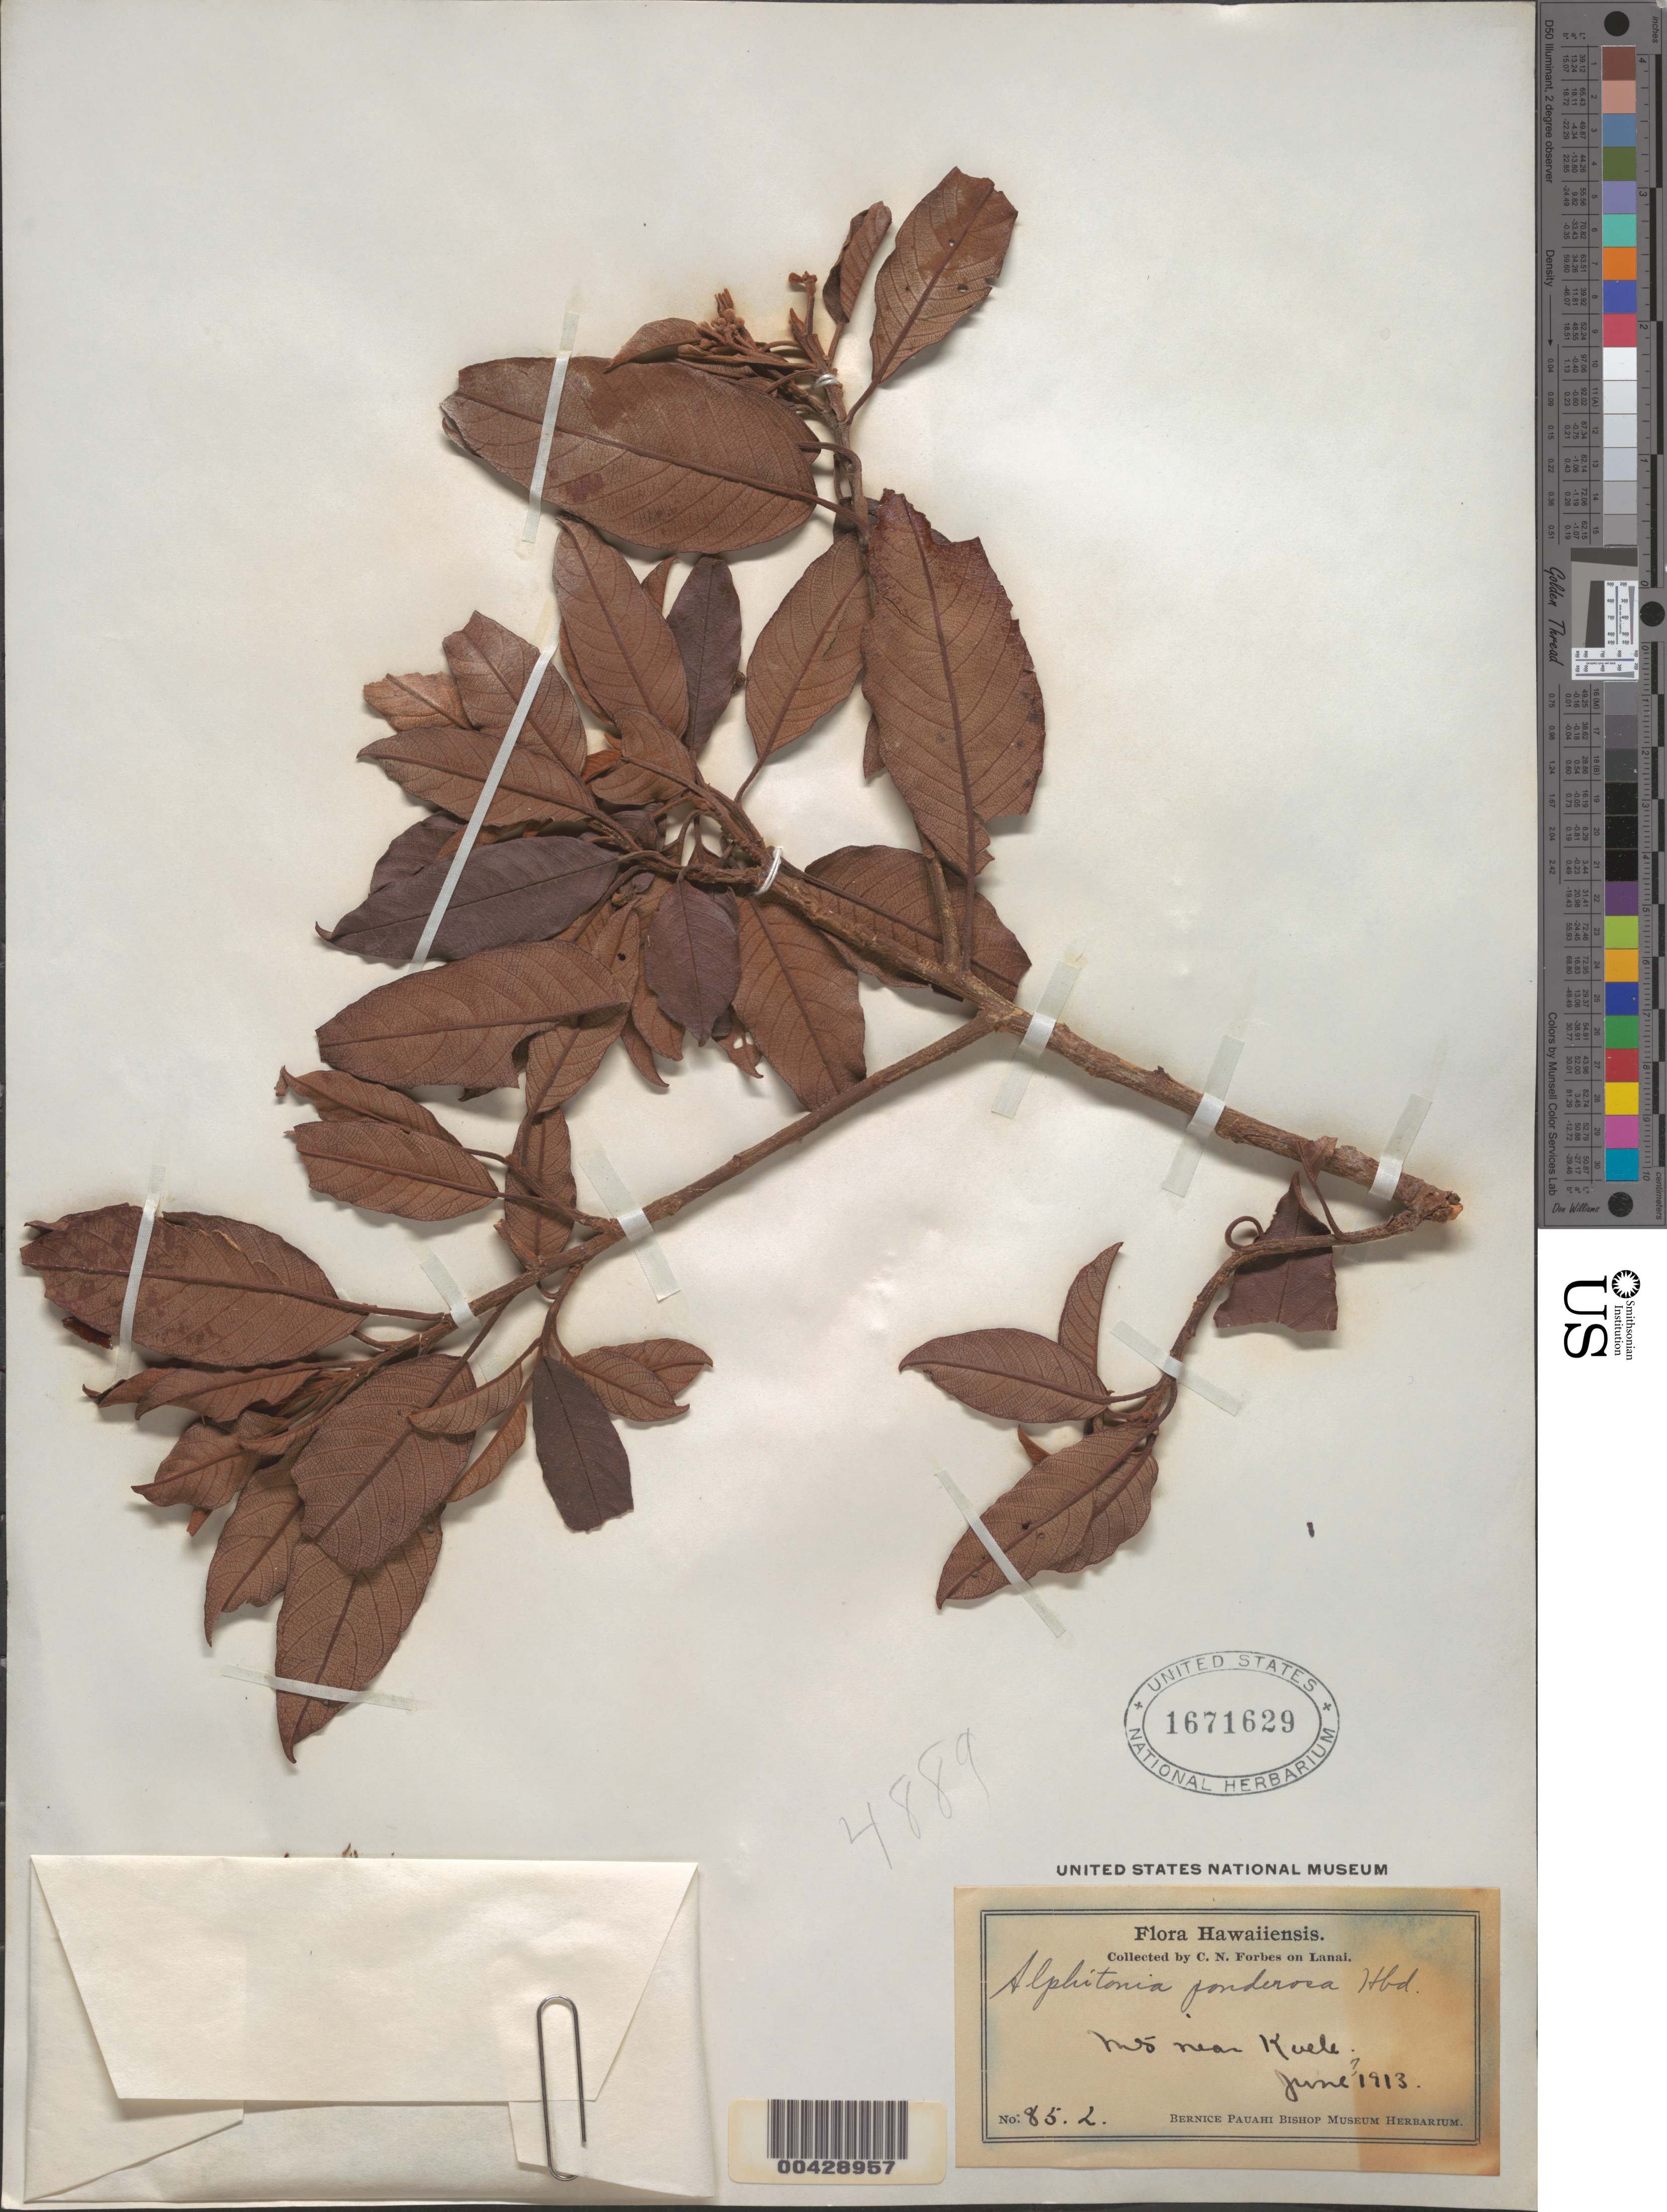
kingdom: Plantae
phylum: Tracheophyta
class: Magnoliopsida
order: Rosales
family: Rhamnaceae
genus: Alphitonia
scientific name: Alphitonia ponderosa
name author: Hillebr.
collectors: C. N. Forbes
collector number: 85.L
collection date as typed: Jun 1913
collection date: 1913-06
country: United States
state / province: Hawaii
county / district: Maui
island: Lana'i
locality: Mountains near Kuele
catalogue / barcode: US 1671629